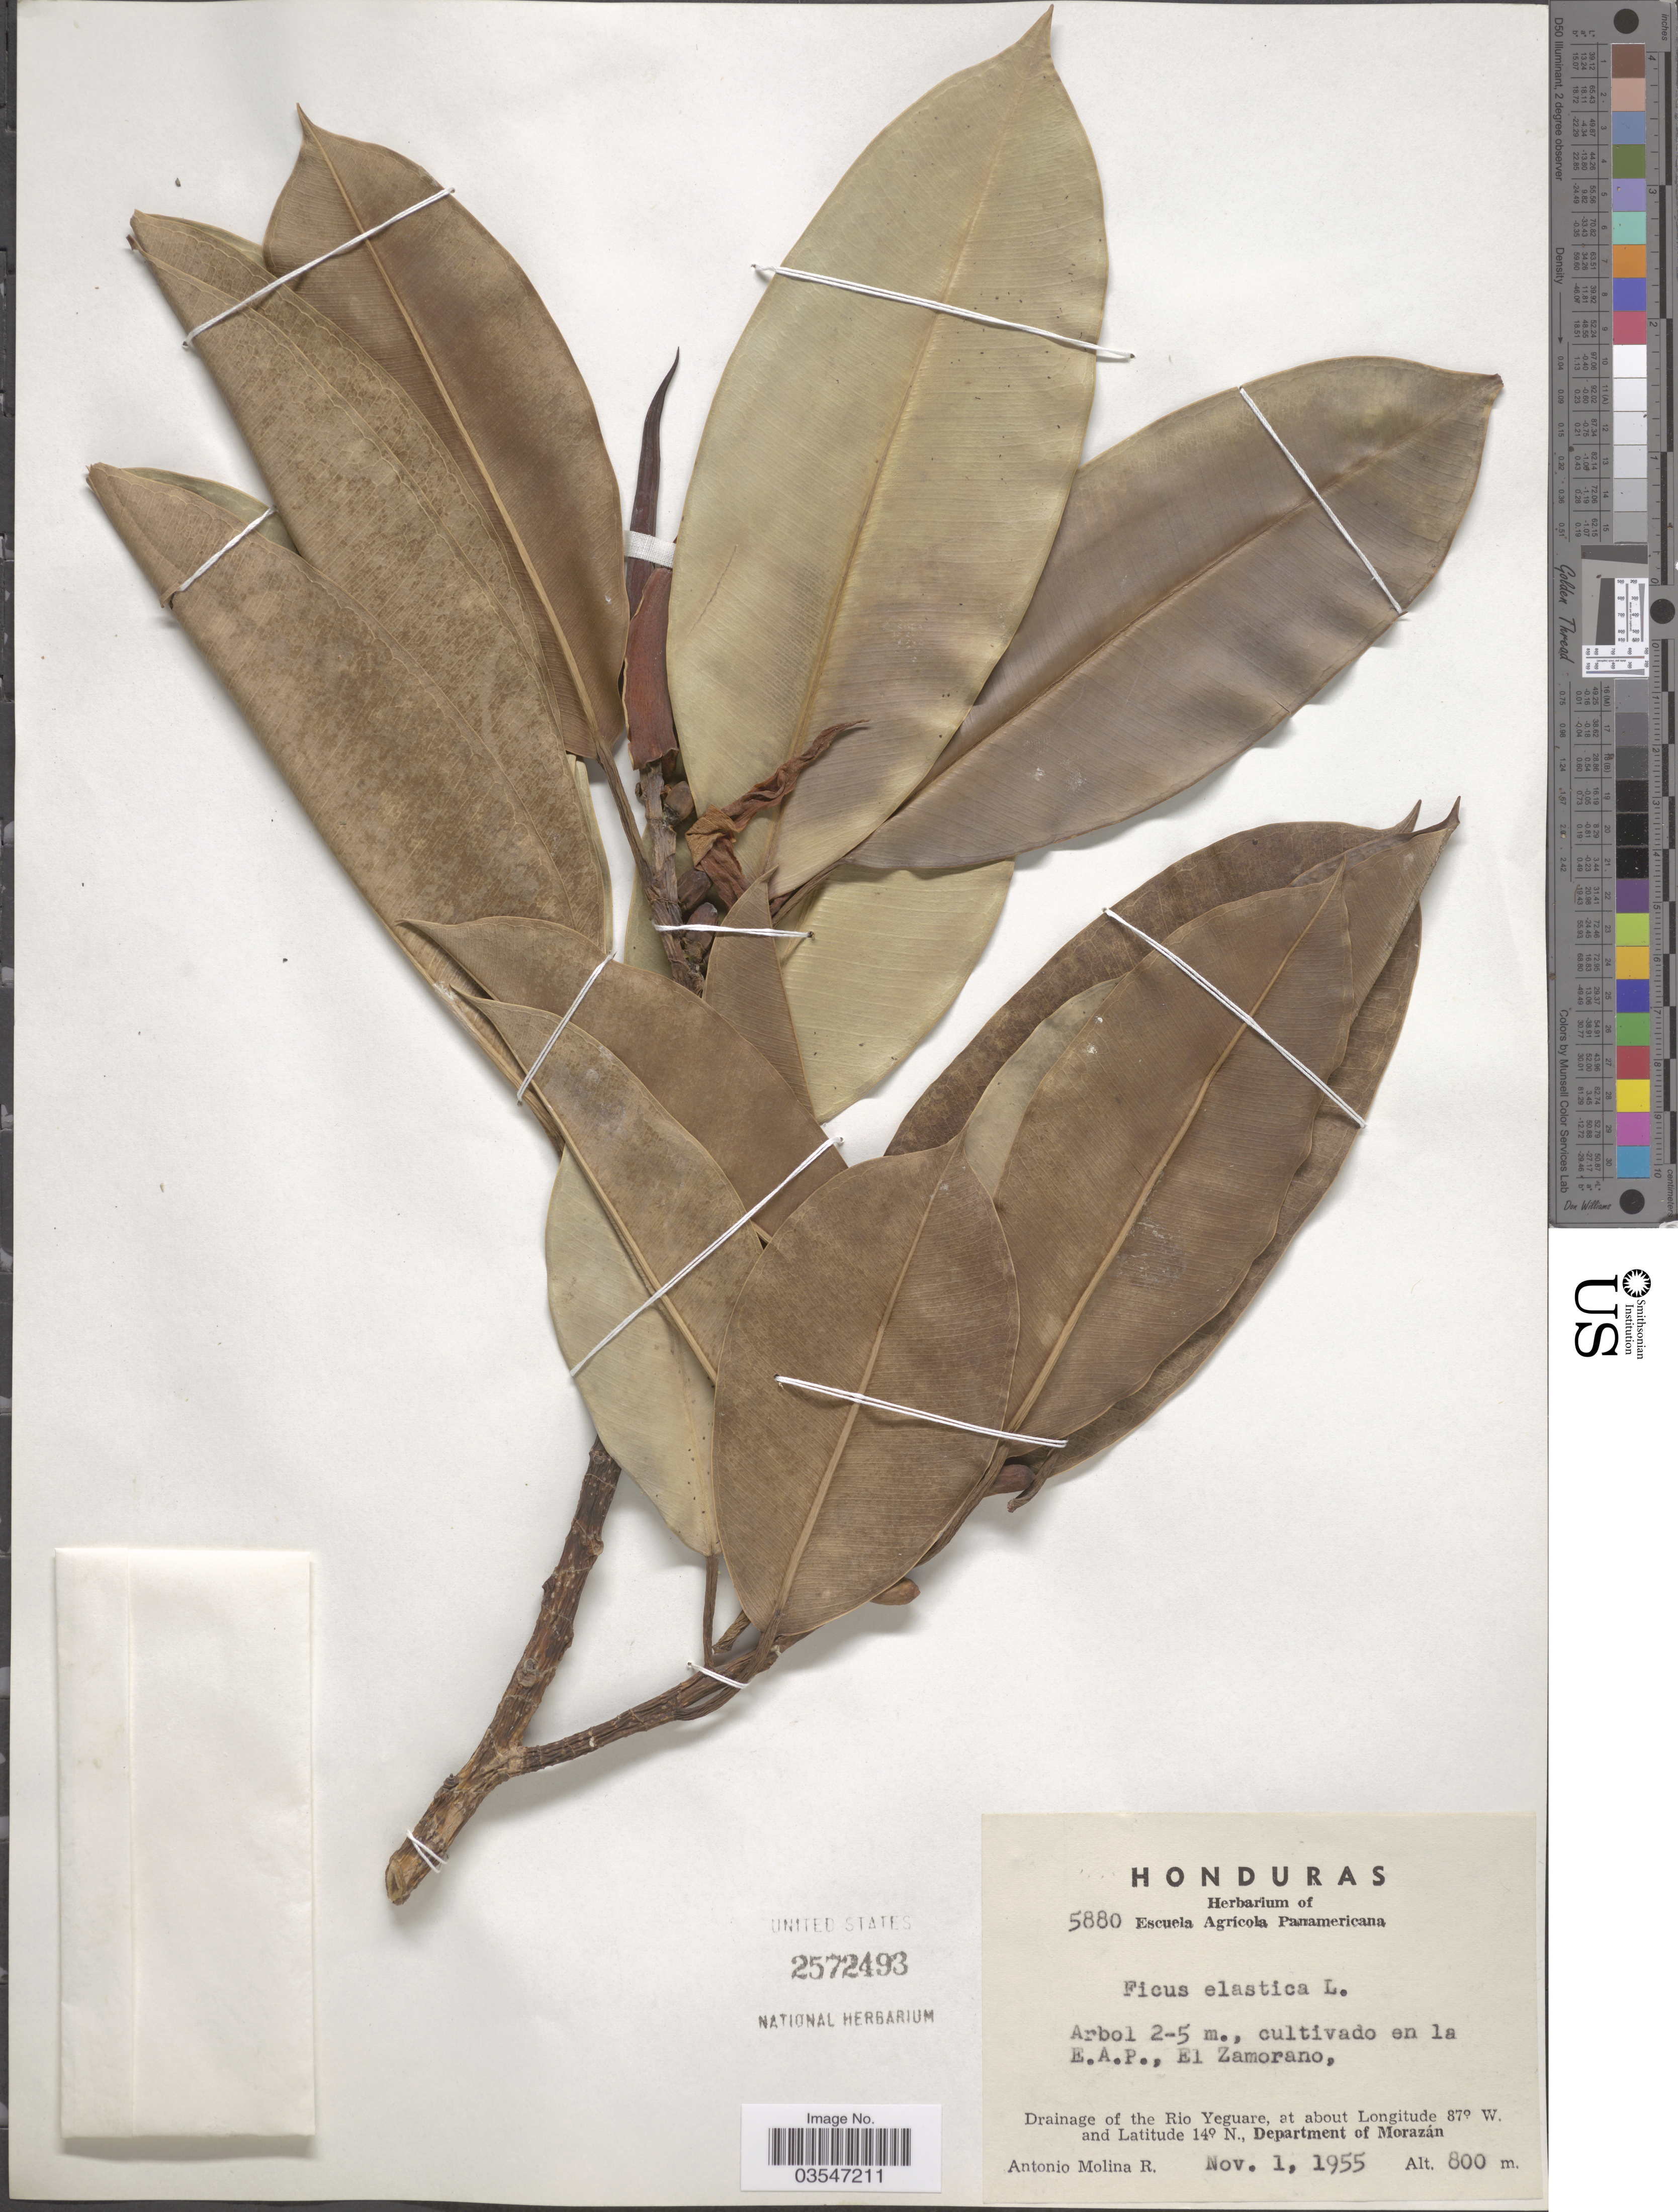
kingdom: Plantae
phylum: Tracheophyta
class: Magnoliopsida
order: Rosales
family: Moraceae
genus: Ficus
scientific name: Ficus elastica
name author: Roxb.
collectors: A. Molina R.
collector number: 5880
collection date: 1955-11-01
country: Honduras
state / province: Fco. Morazán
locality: E.A.P., El Zamorano, Drainage of the Rio Yeguare, Department of Morazán.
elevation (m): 800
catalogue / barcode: US 2572493